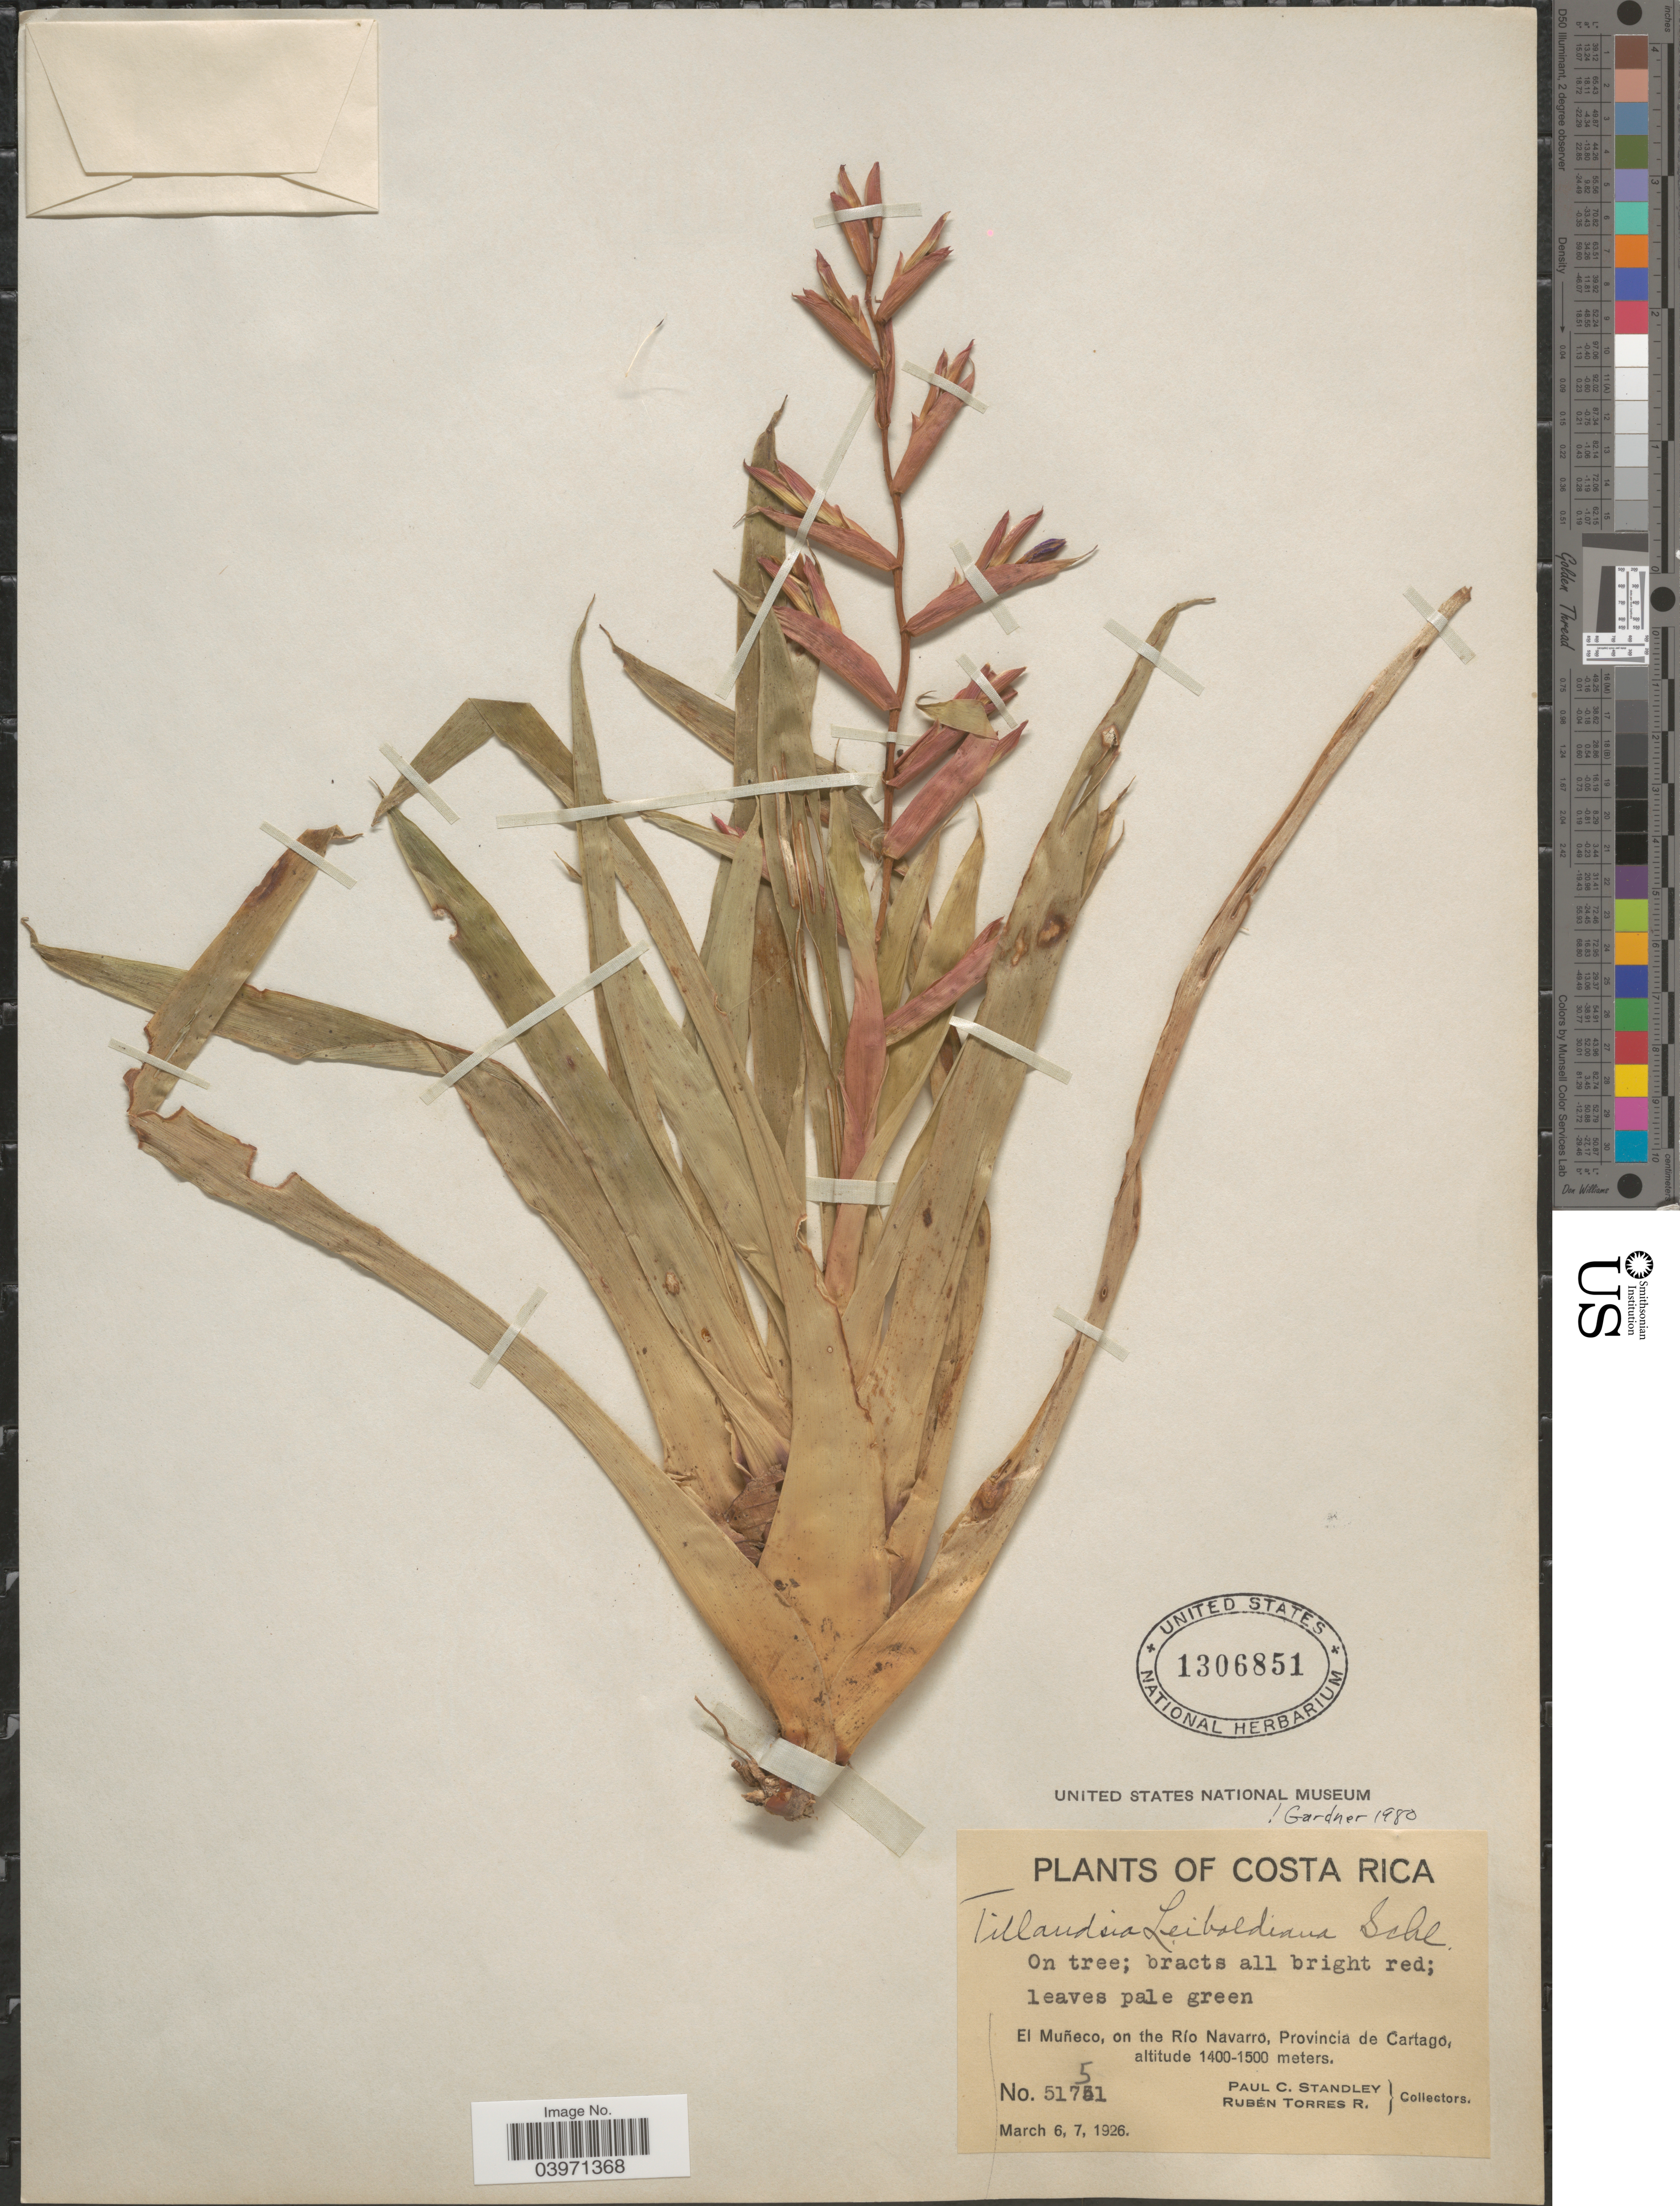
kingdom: Plantae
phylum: Tracheophyta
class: Liliopsida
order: Poales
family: Bromeliaceae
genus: Tillandsia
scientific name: Tillandsia leiboldiana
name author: Schltdl.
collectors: P. C. Standley & R. Torres Rojas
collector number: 51751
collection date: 1926-03-06/1926-03-07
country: Costa Rica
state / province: Cartago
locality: El Muñeco, on the Río Navarro.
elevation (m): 1400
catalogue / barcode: US 1306851